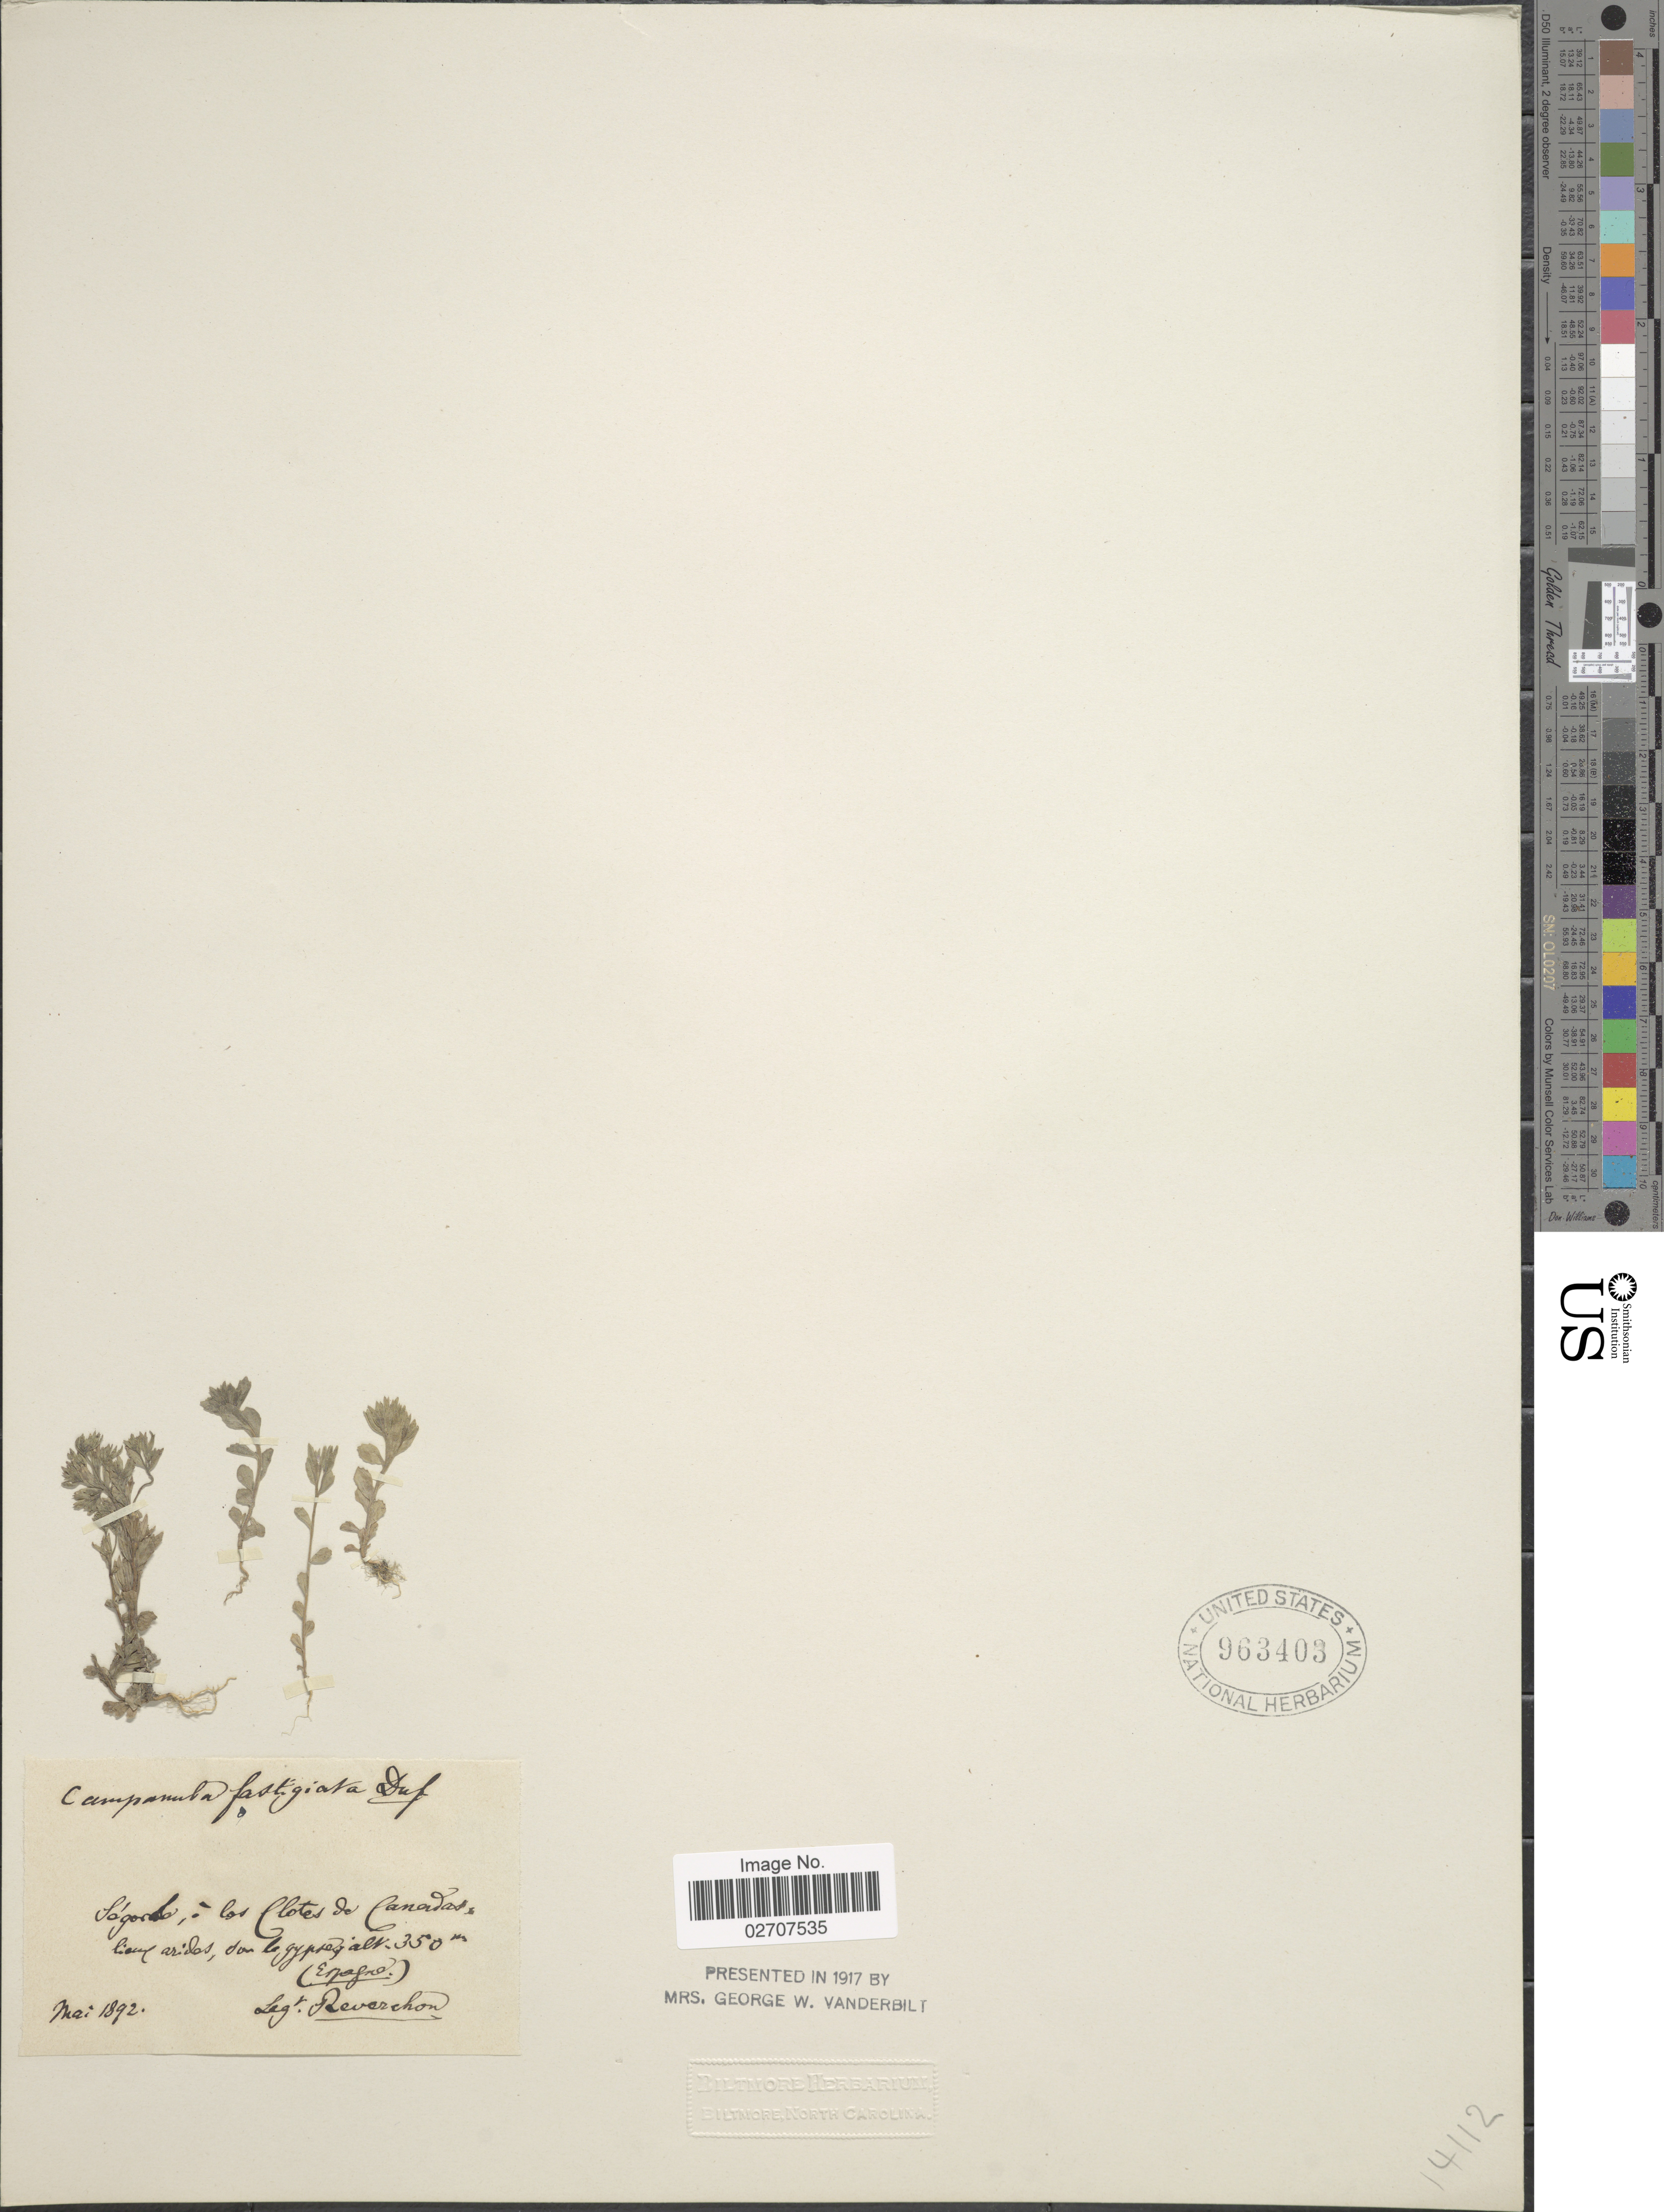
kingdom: Plantae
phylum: Tracheophyta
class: Magnoliopsida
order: Asterales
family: Campanulaceae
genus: Campanula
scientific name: Campanula fastigiata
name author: Dufour ex Schult.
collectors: -. Reverchon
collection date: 1892-05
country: Spain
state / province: Castilla y León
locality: Segovia; los Clotes de Cañadas (Espagne)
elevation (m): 350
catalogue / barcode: US 963403